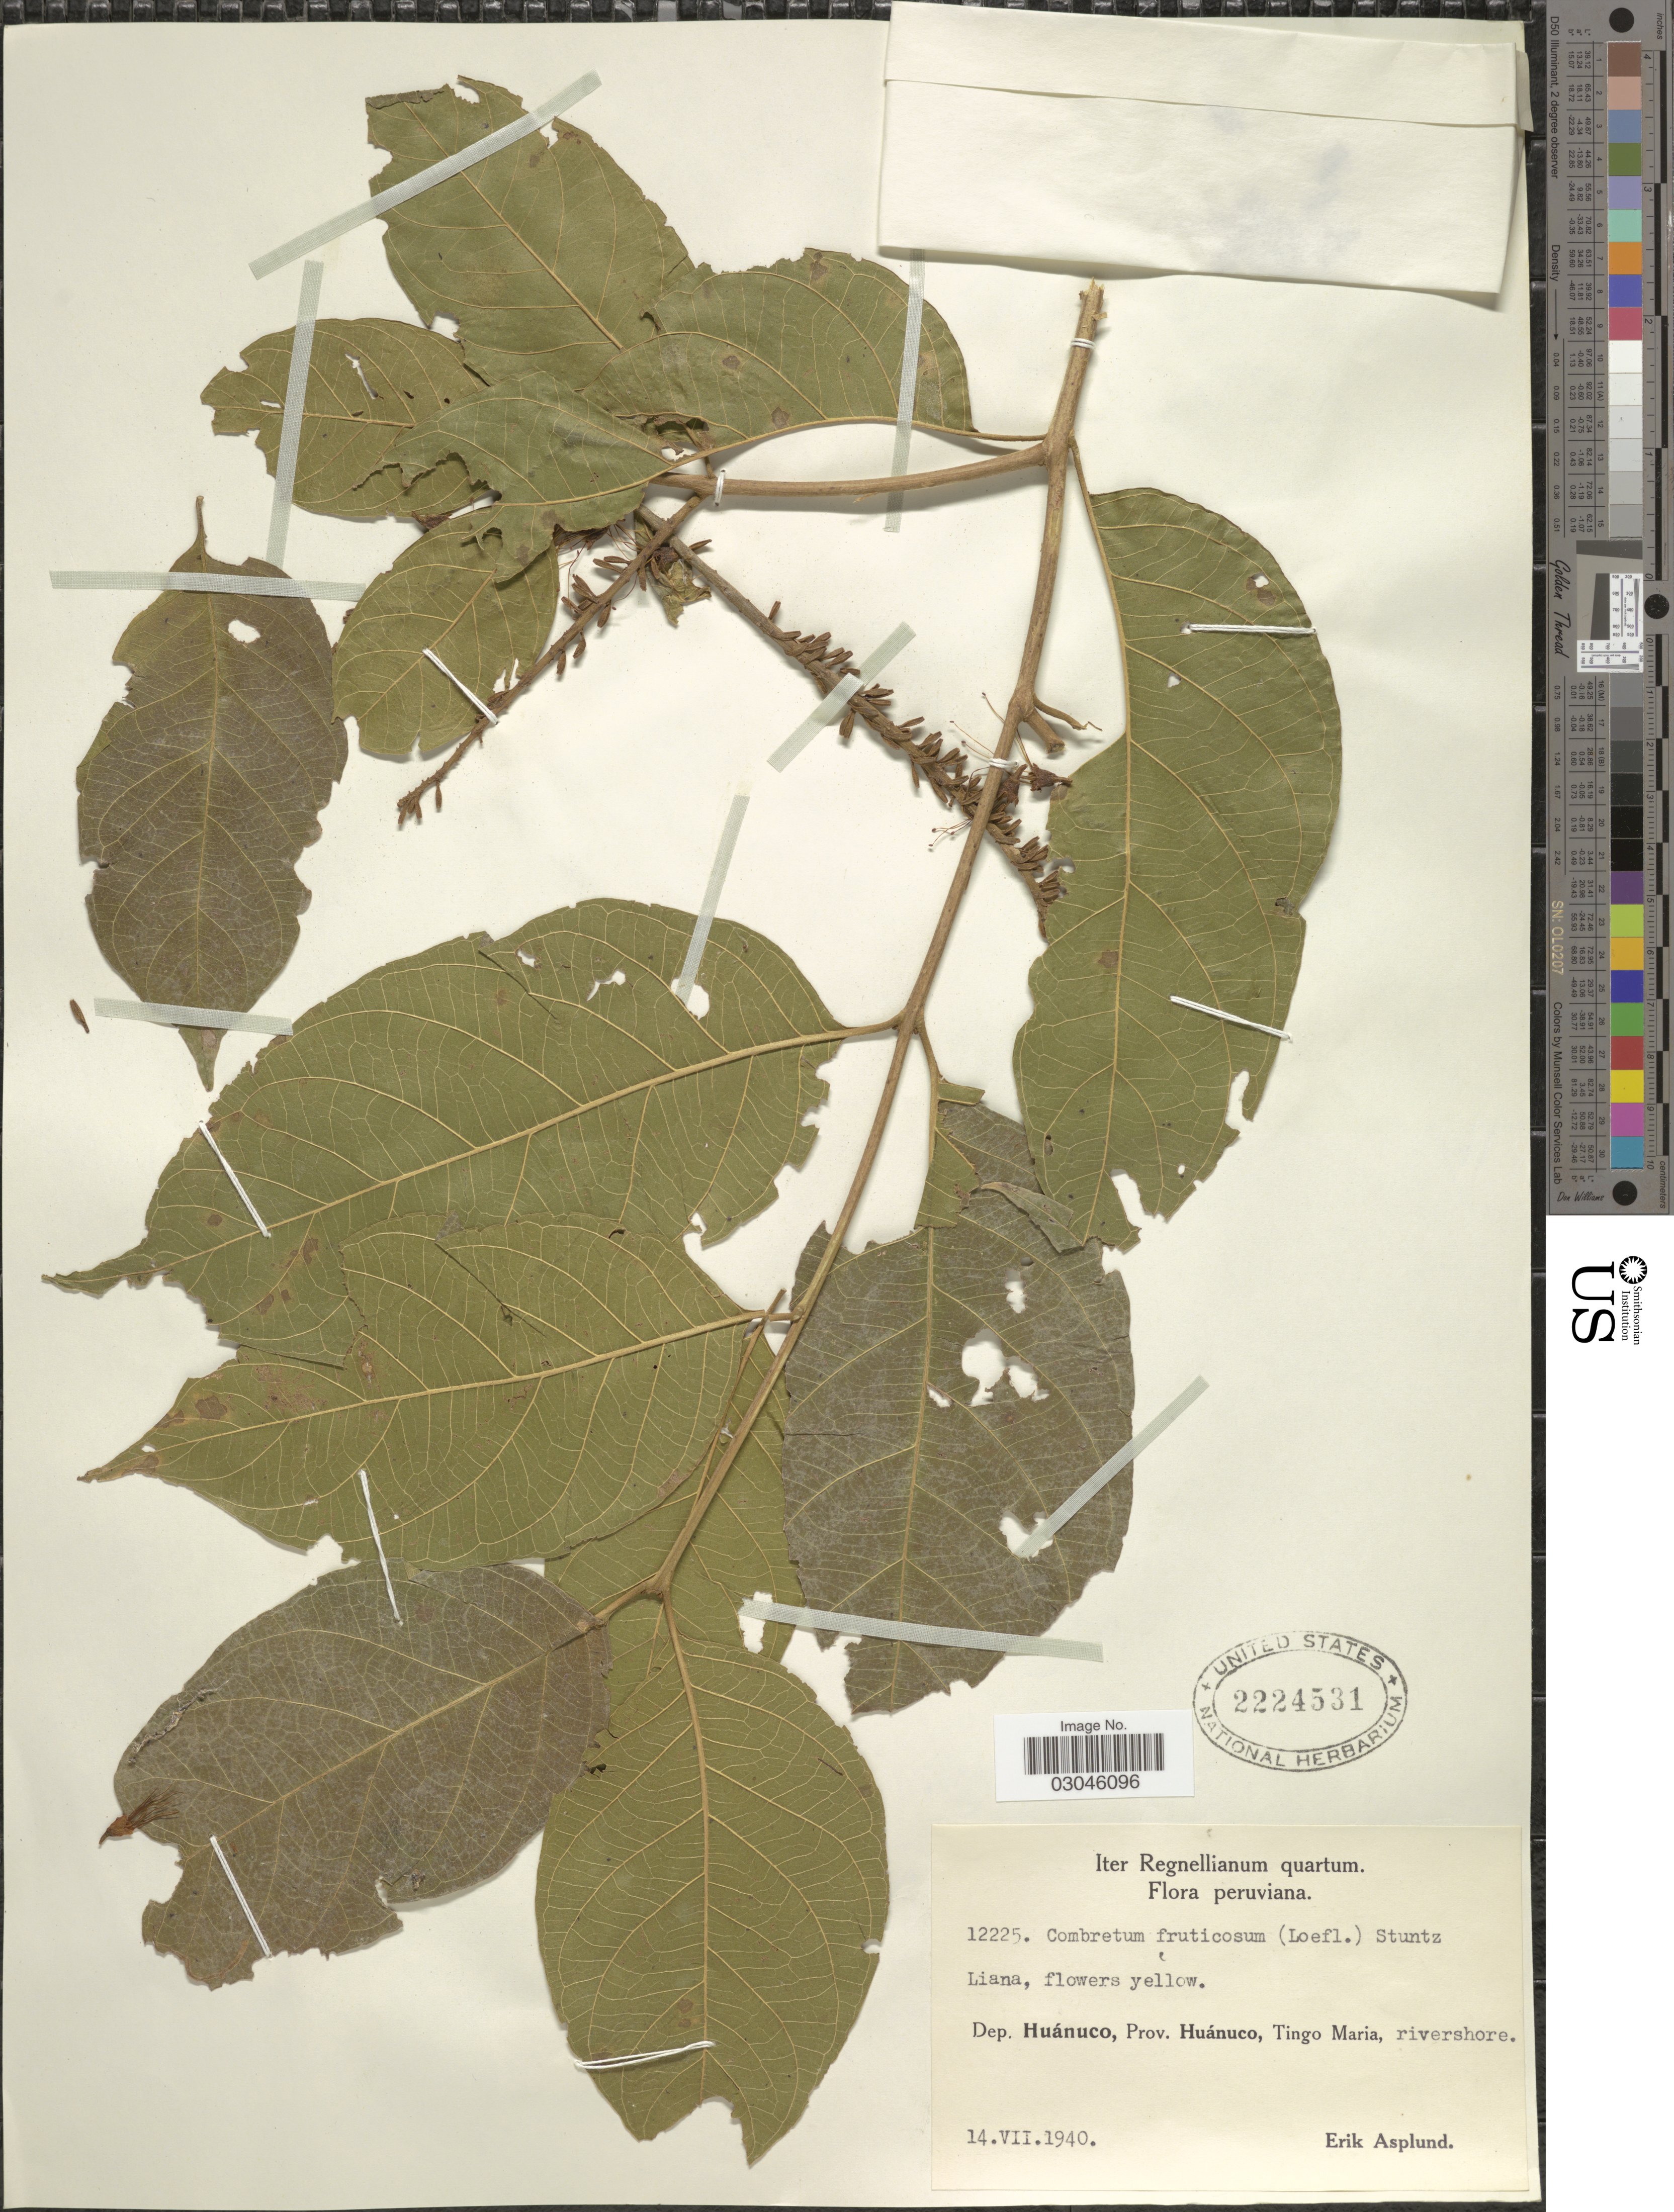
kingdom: Plantae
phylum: Tracheophyta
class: Magnoliopsida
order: Myrtales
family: Combretaceae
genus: Combretum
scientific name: Combretum fruticosum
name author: (Loefl.) Stuntz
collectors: E. Asplund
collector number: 12225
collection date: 1940-07-14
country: Peru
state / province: Huánuco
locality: Dep. Huánuco, Prov. Huánuco, Tingo Maria.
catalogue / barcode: US 2224531